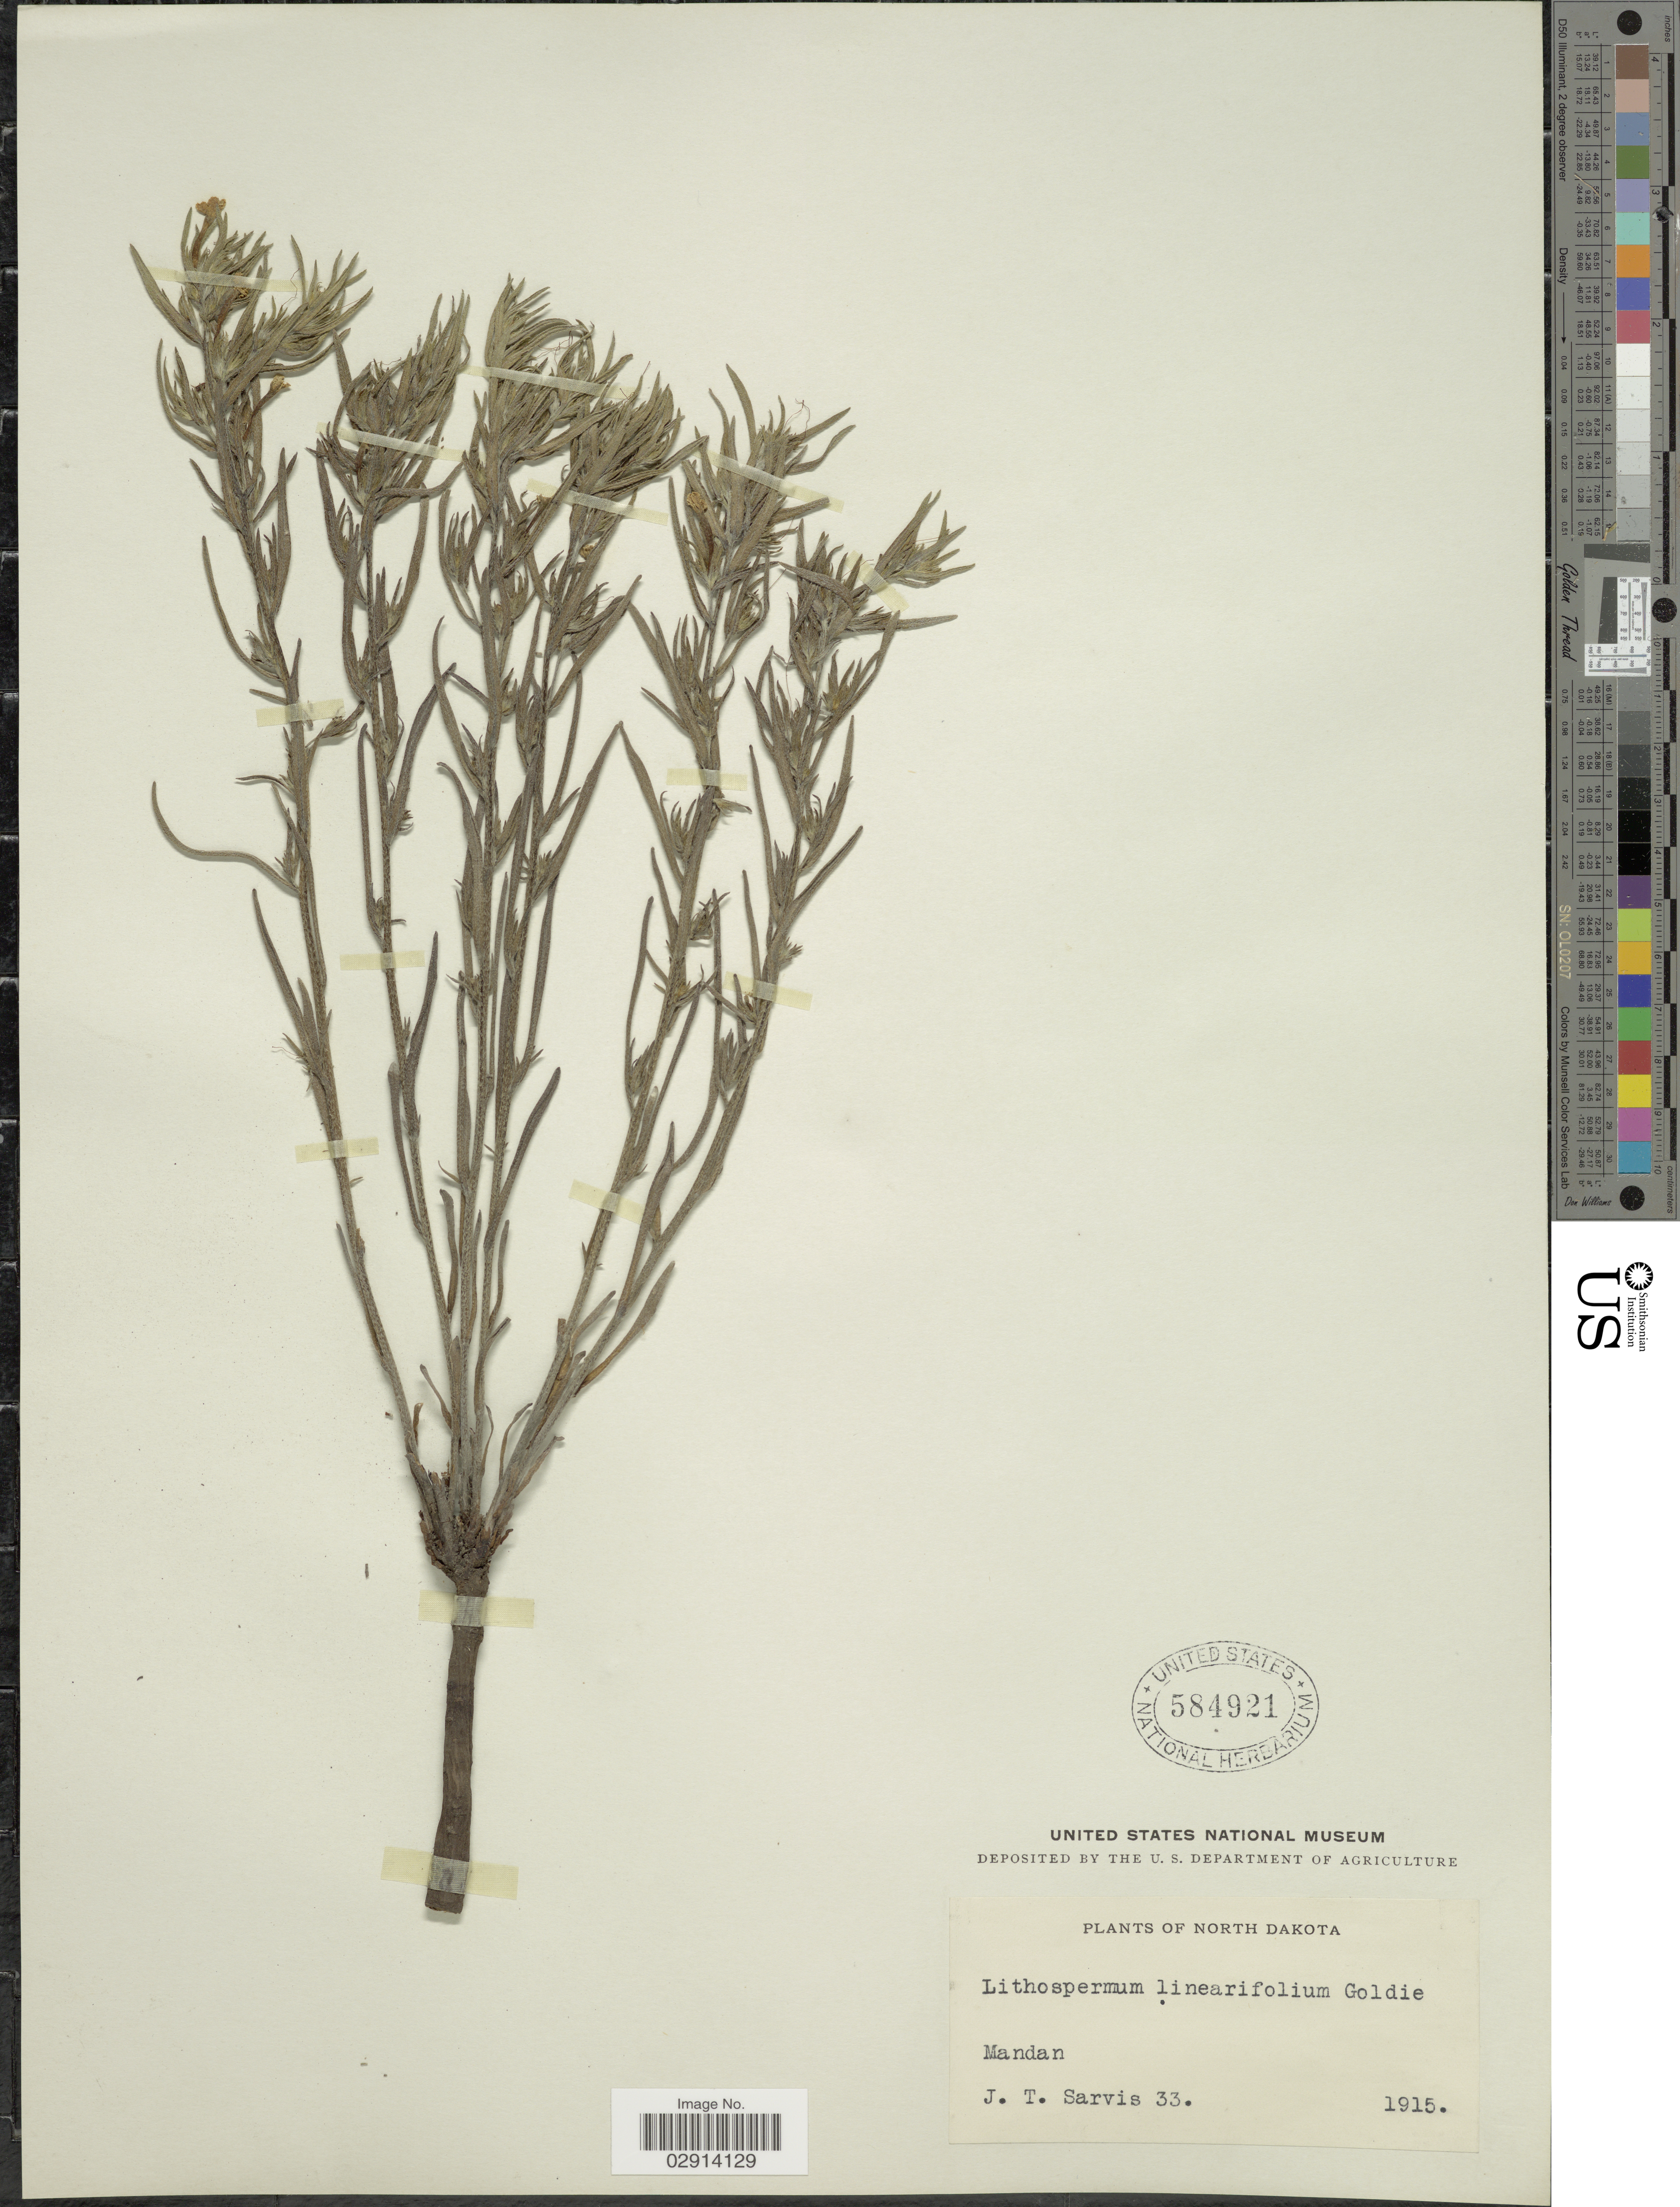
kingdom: Plantae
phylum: Tracheophyta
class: Magnoliopsida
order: Boraginales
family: Boraginaceae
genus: Lithospermum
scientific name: Lithospermum incisum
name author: Lehm.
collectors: J. Sarvis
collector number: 33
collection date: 1915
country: United States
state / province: North Dakota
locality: Mandan.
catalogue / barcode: US 584921